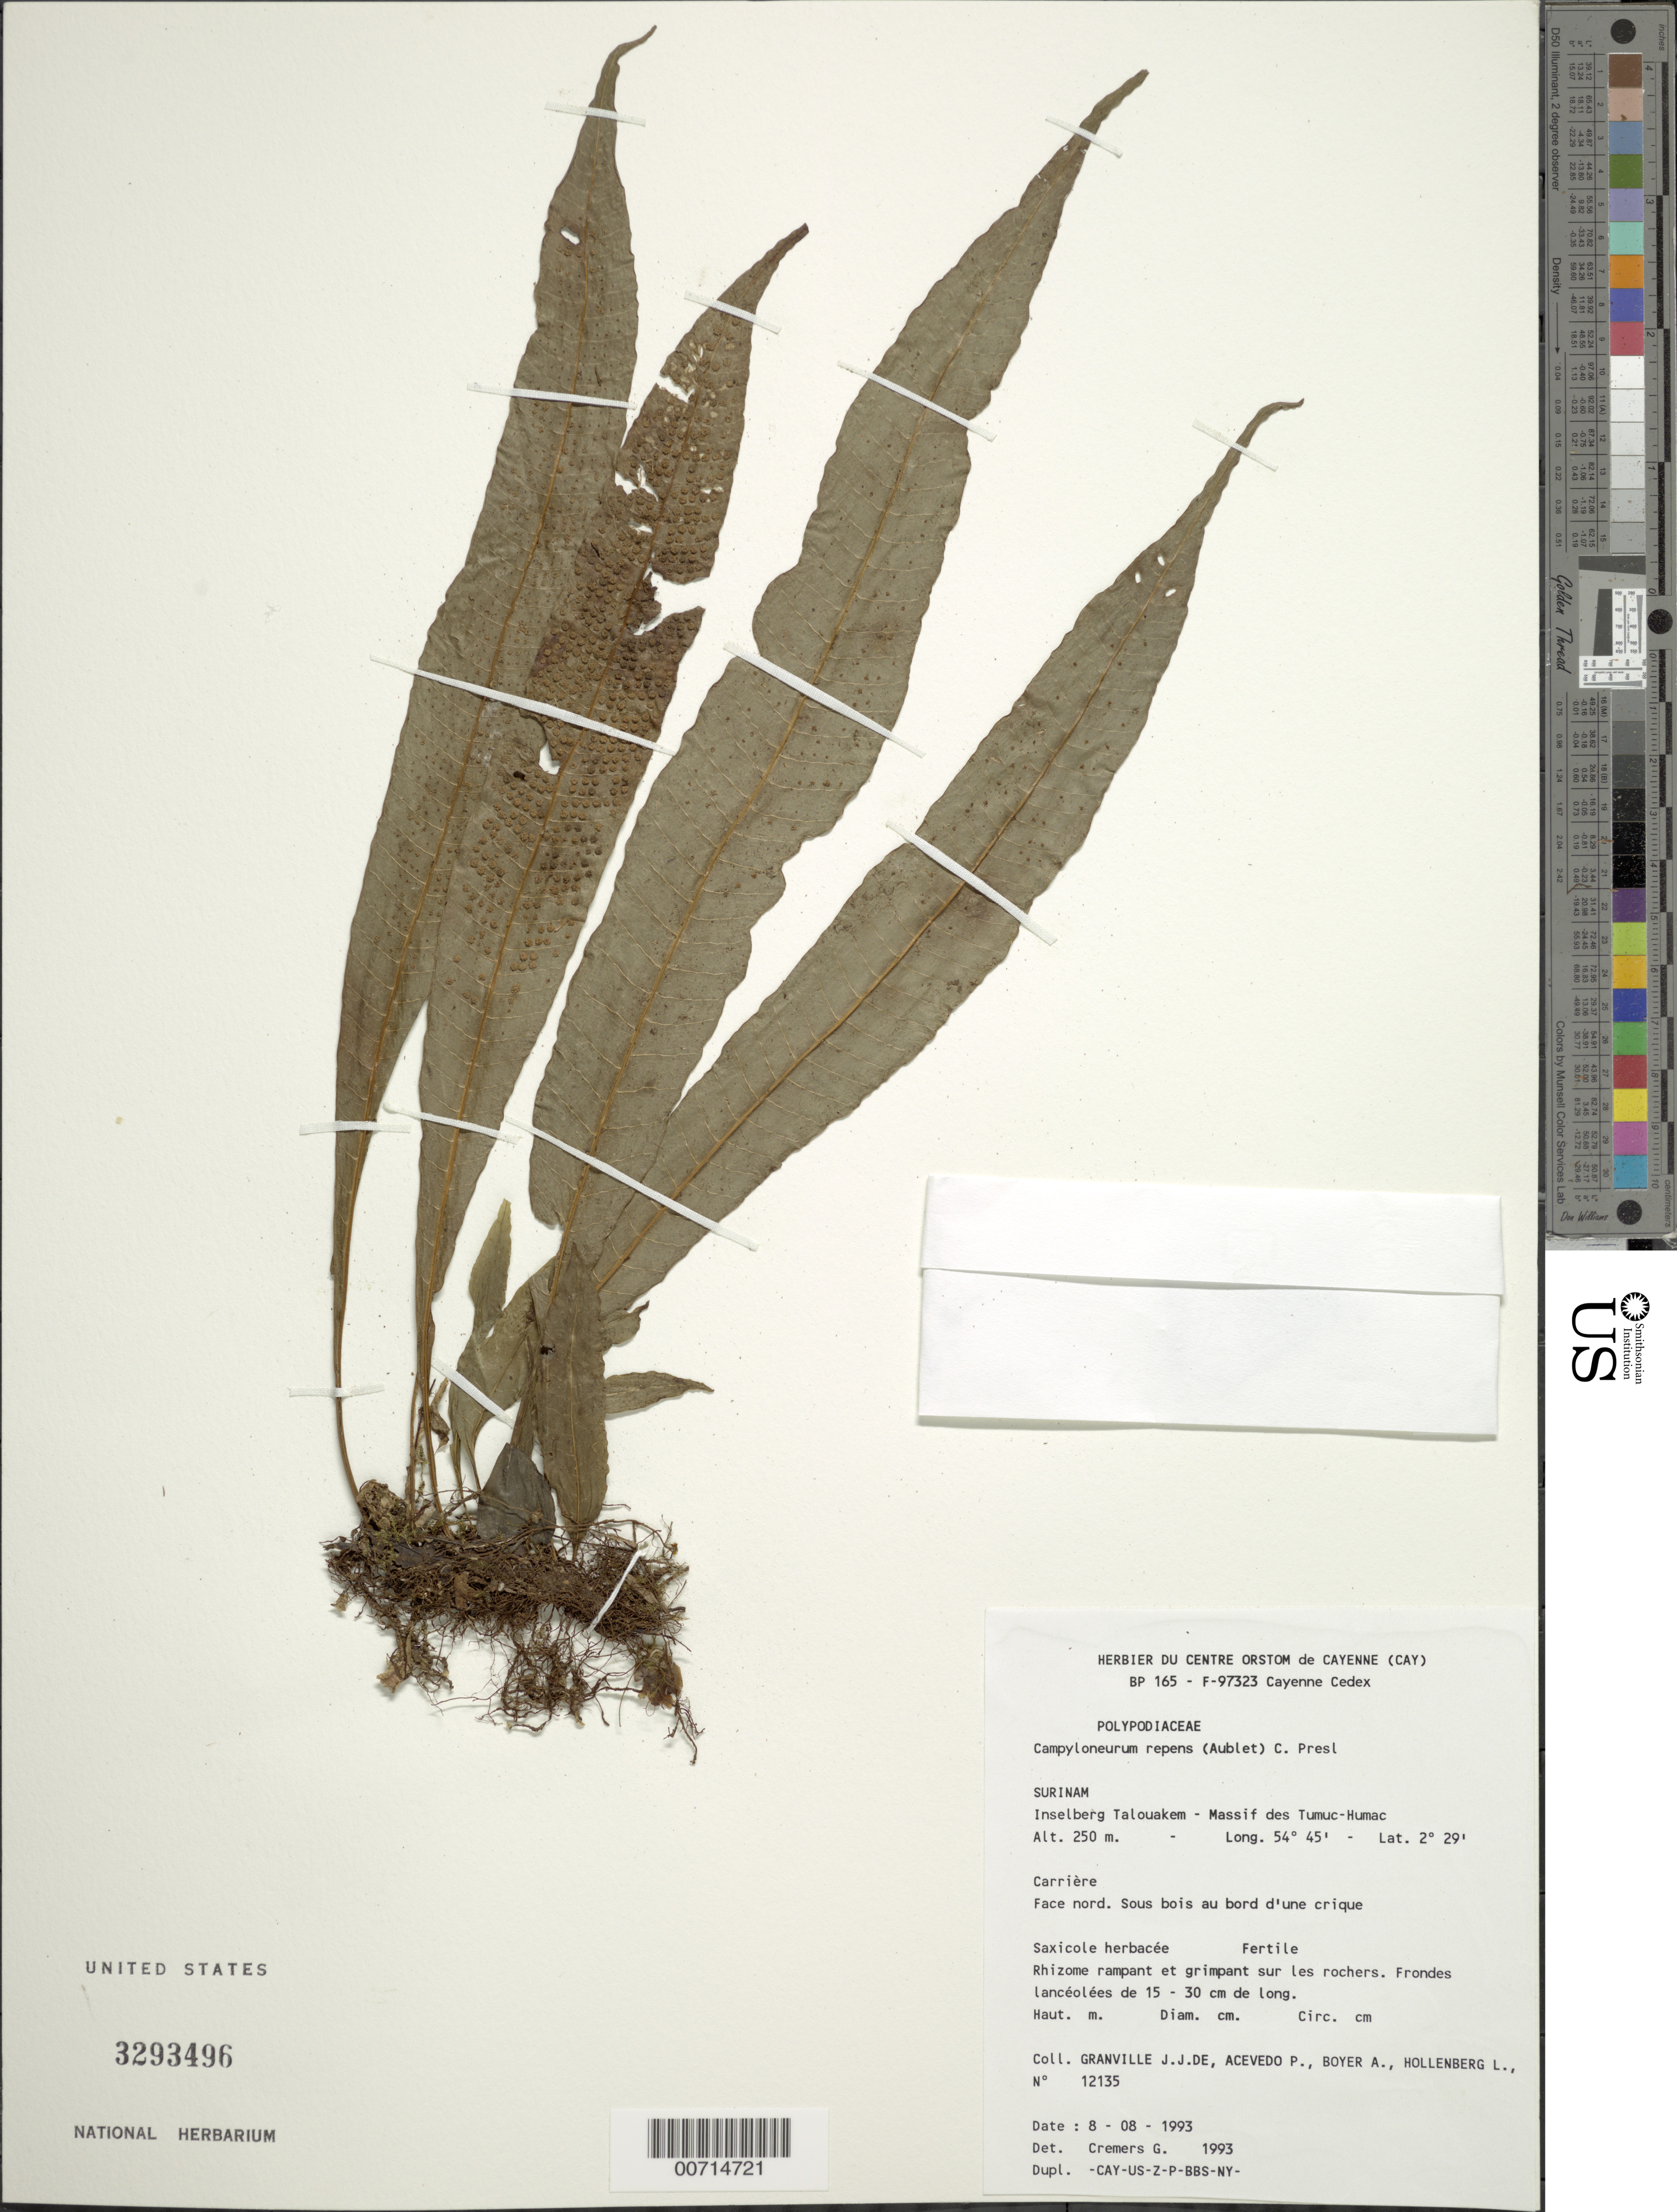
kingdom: Plantae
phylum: Tracheophyta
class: Polypodiopsida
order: Polypodiales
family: Polypodiaceae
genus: Campyloneurum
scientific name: Campyloneurum repens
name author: (Aubl.) C. Presl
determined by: Cremers, Georges A.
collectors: J.-J. de Granville, P. Acevedo-Rodr., A. Boyer & L. Hollenberg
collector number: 12135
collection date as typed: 8-Aug-93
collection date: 1993-08-08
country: Suriname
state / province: Sipaliwini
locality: Inselberg Talouakem, Massif des Tumuc-Humac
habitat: Carriere, face nord, sous bois au bord d'une crique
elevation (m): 250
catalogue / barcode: US 3293496